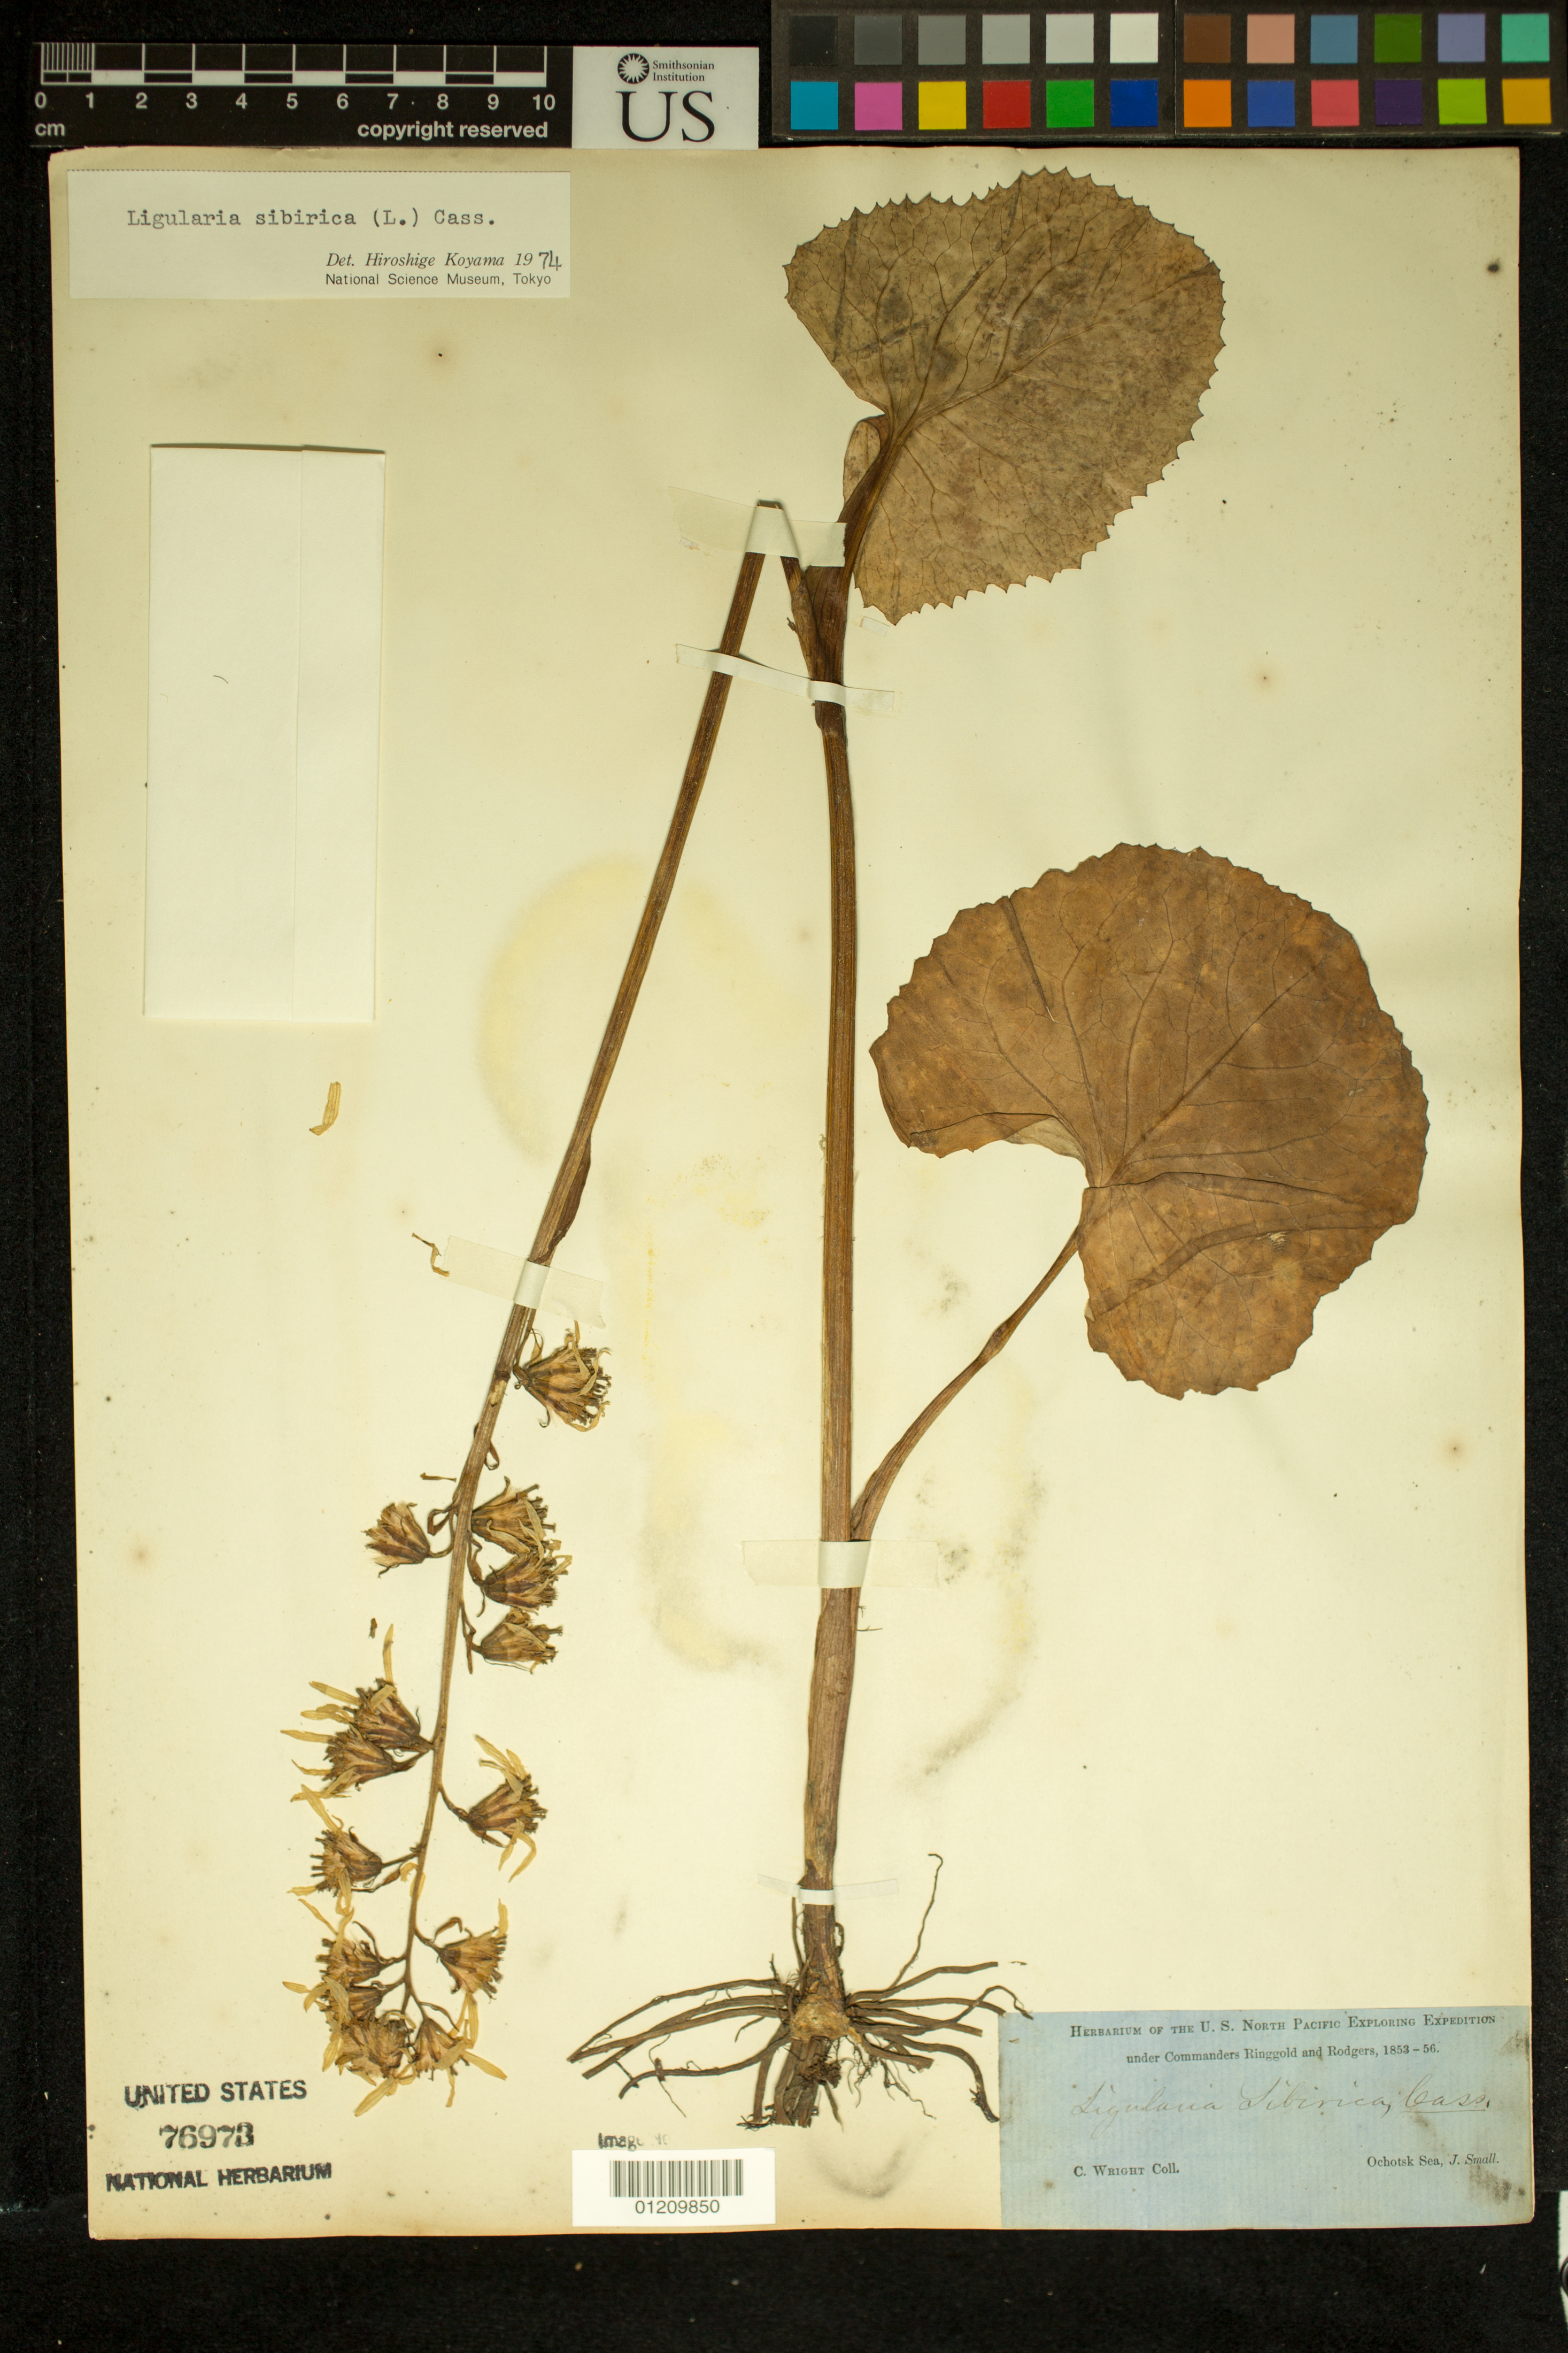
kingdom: Plantae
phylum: Tracheophyta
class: Magnoliopsida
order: Asterales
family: Asteraceae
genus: Ligularia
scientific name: Ligularia sibirica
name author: (L.) Cass.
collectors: C. Wright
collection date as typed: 1853 to -- --- 1856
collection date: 1853/1856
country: Russian Federation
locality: Ochotsk Sea.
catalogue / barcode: US 76973